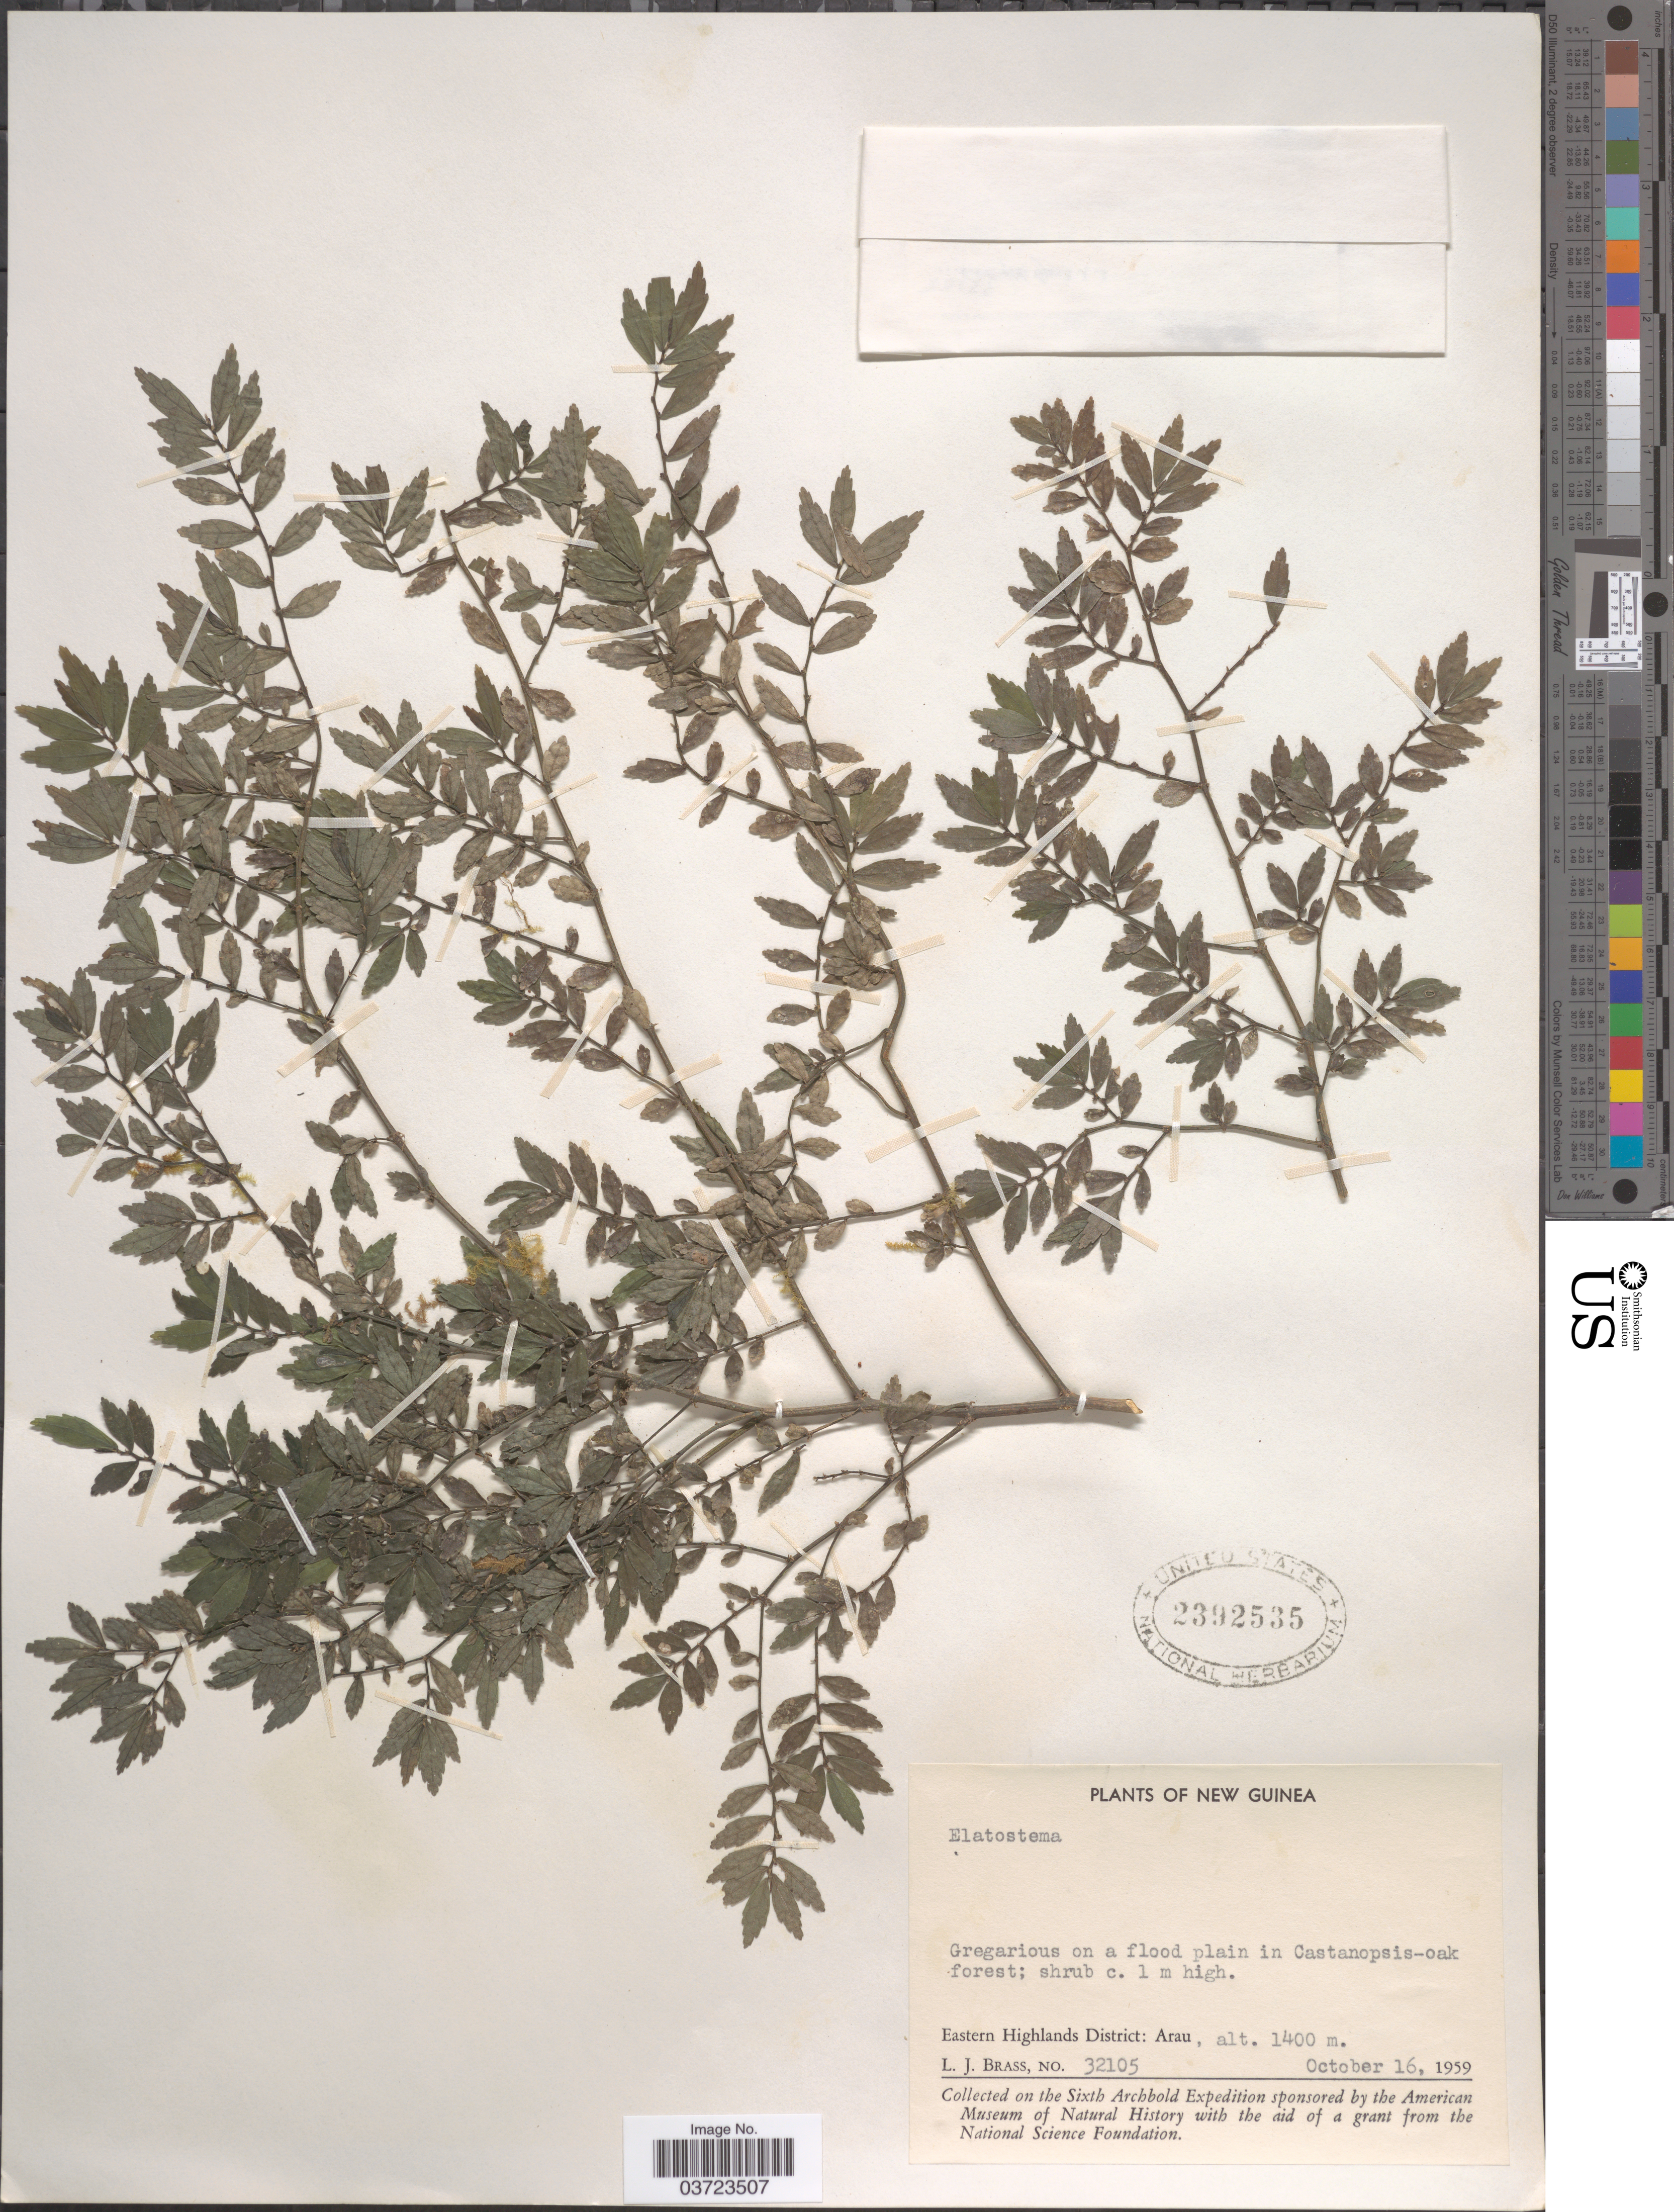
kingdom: Plantae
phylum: Tracheophyta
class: Magnoliopsida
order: Rosales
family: Urticaceae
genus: Elatostema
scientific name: Elatostema sp.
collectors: L. J. Brass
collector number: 32105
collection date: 1959-10-16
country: Papua New Guinea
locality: New Guinea. Eastern Highlands District: Arau.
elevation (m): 1400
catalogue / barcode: US 2392535